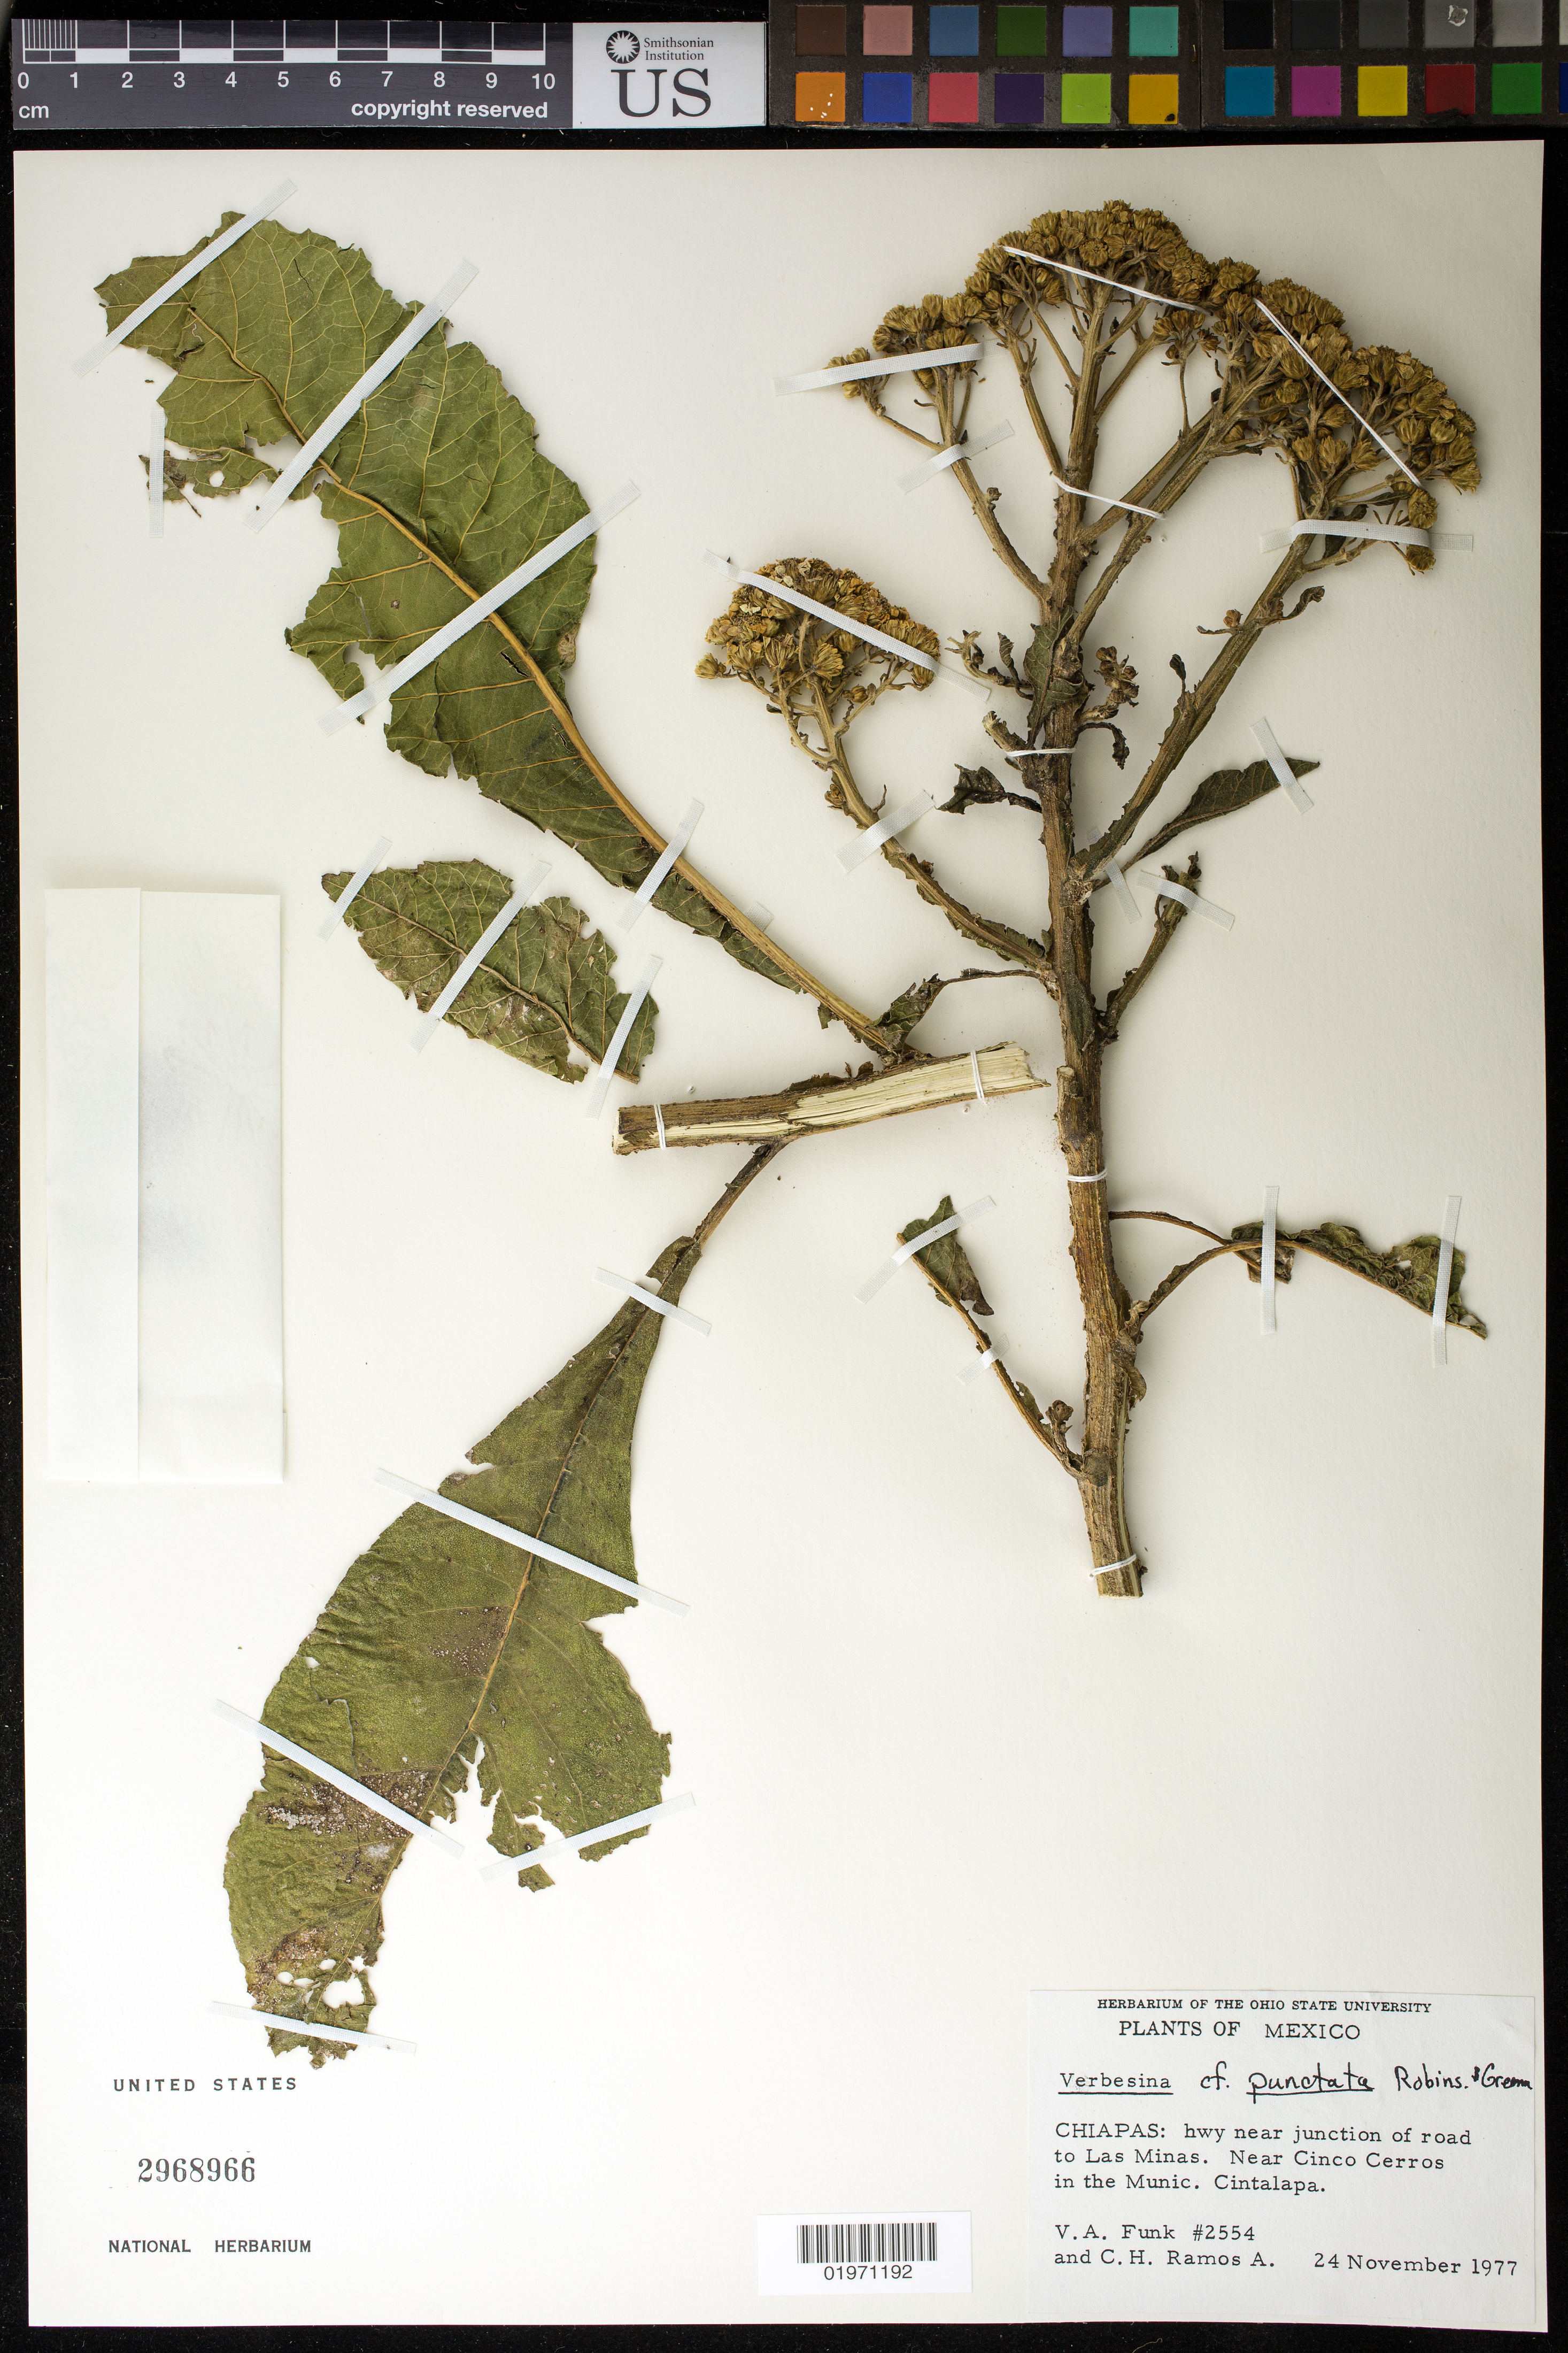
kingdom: Plantae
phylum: Tracheophyta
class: Magnoliopsida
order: Asterales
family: Asteraceae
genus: Verbesina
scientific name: Verbesina punctata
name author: B.L. Rob. & Greenm.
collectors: V. Funk & C. H. Ramos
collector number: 2554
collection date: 1977-11-24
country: Mexico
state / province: Chiapas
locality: Hwy 190 near jct of road to Las Minas. Near Cinco Cerros in the Municipo Cintalapa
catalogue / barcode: US 2968966